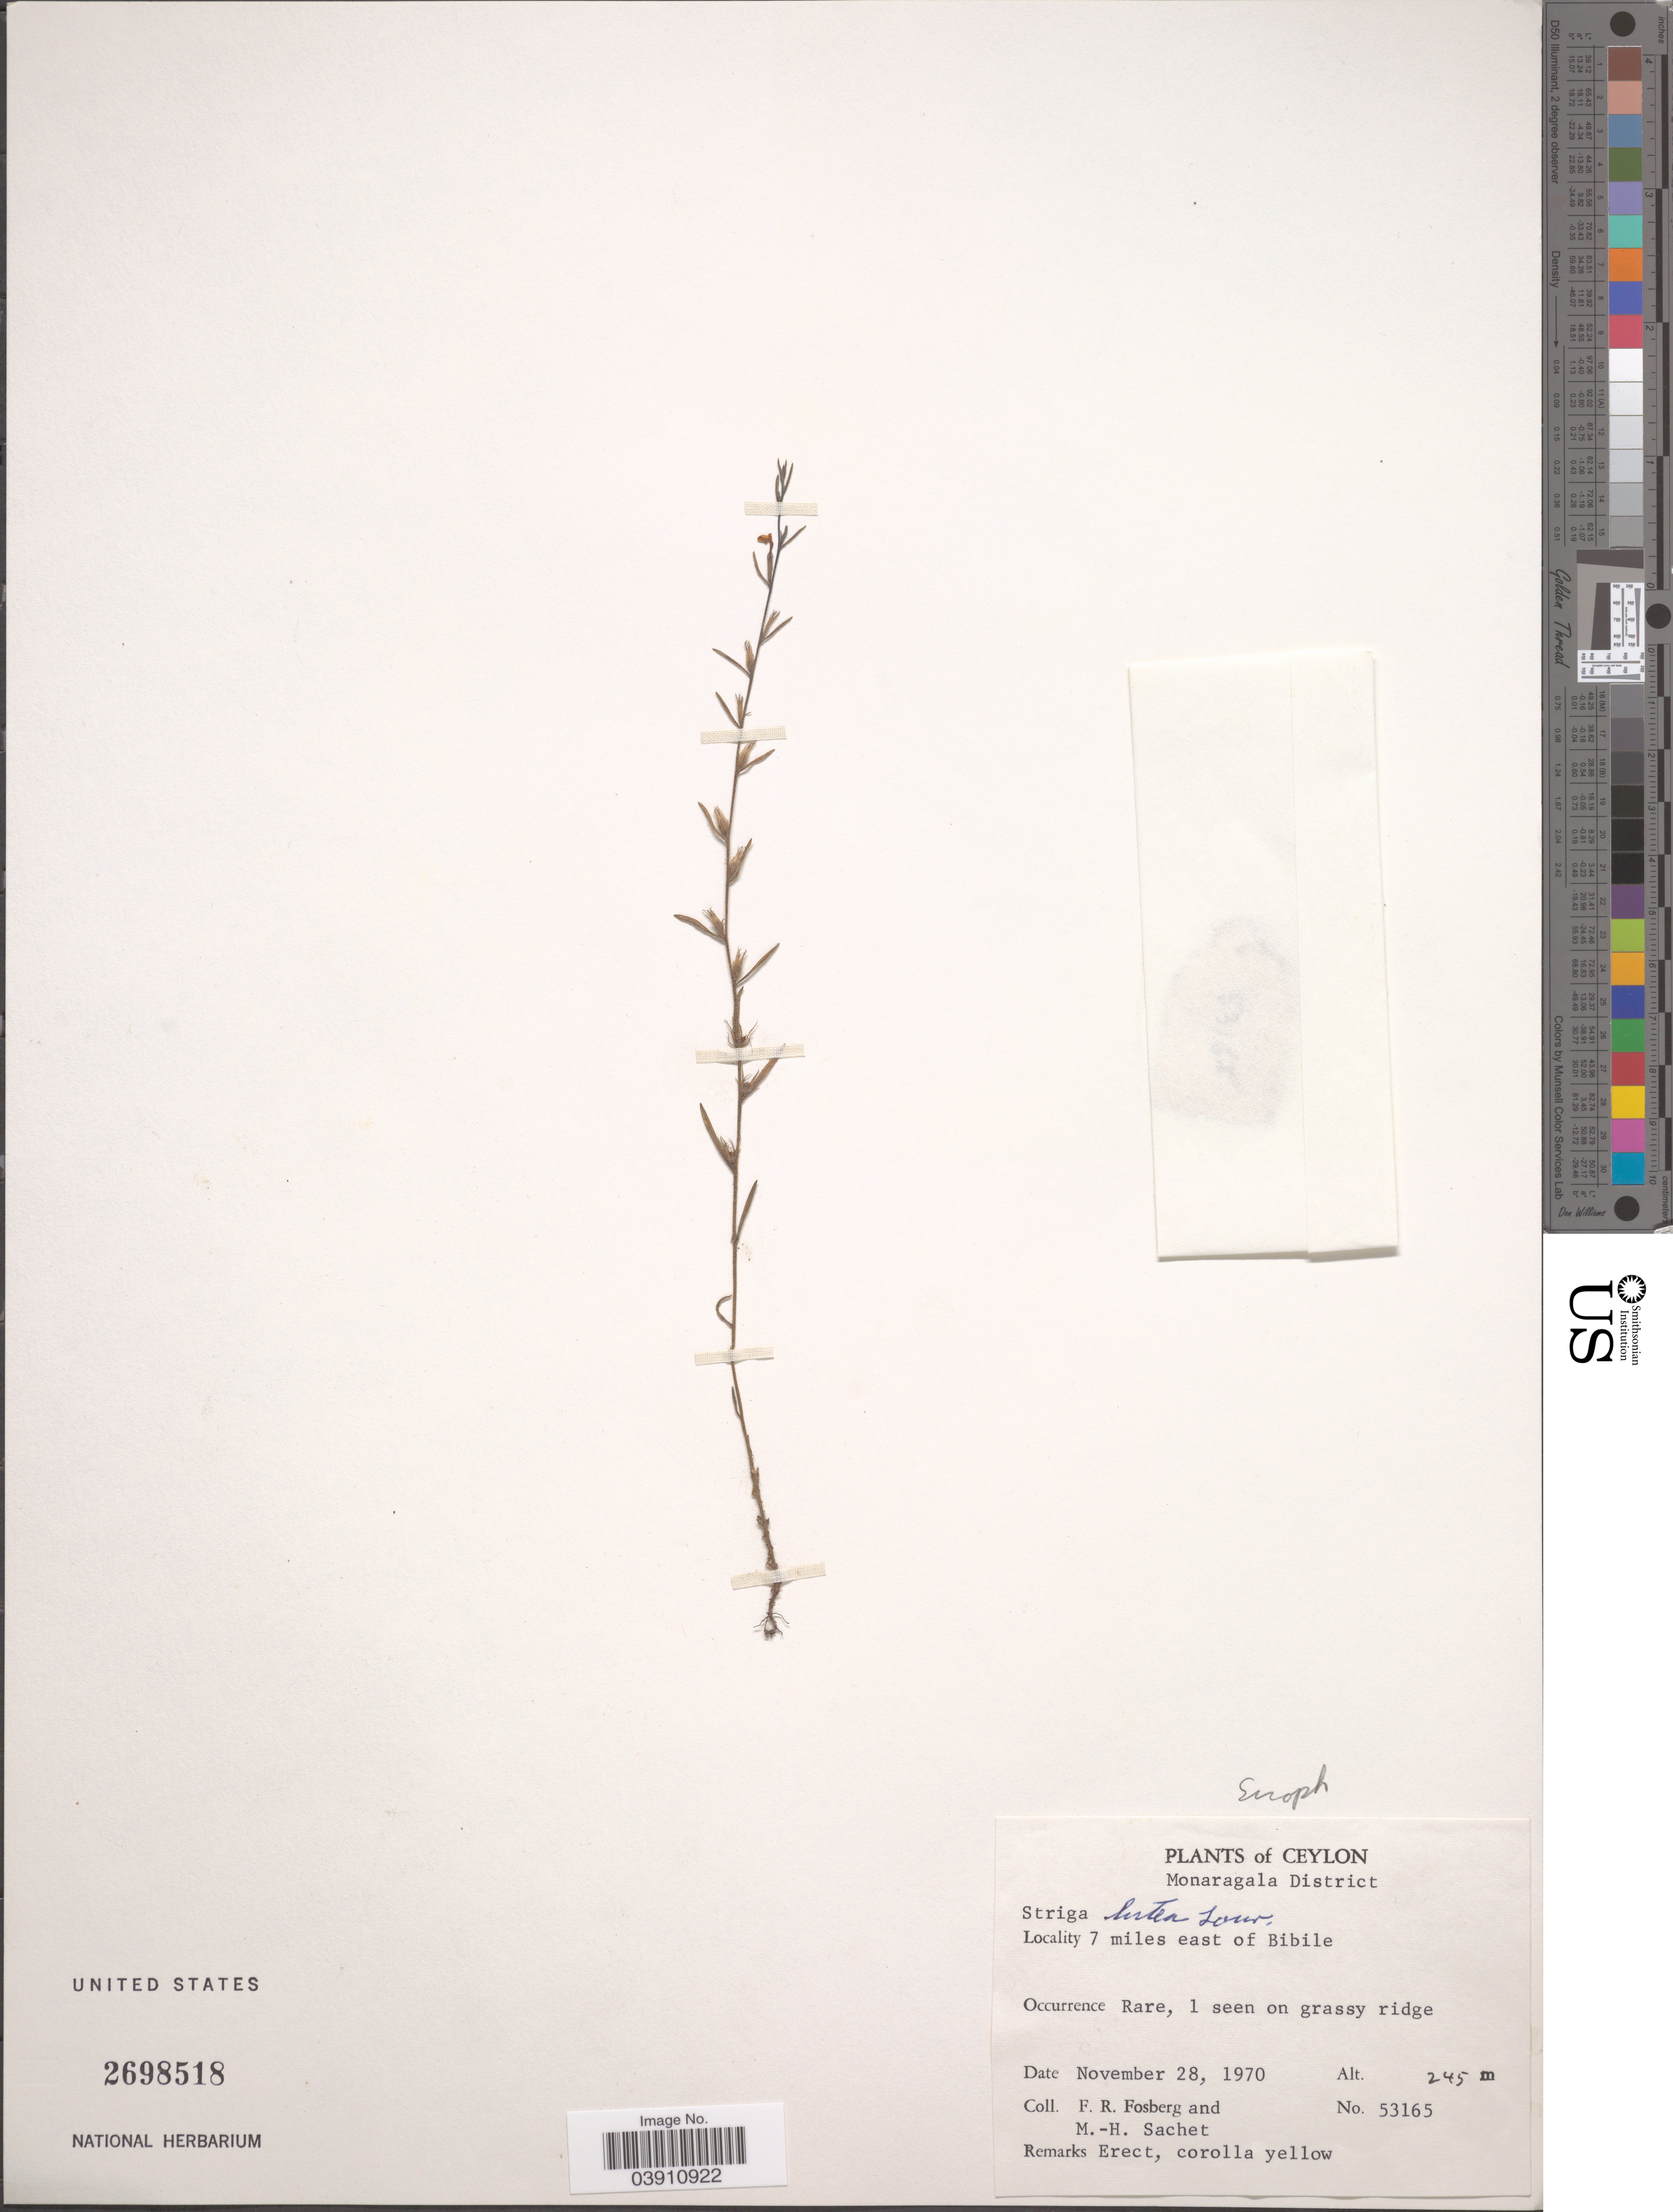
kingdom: Plantae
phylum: Tracheophyta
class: Magnoliopsida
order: Lamiales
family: Orobanchaceae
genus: Striga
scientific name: Striga lutea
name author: Lour.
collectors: F. R. Fosberg & M.-H. Sachet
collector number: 53165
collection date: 1970-11-28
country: Sri Lanka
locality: Ceylon. Monaragala District. 7 miles east of Bibile.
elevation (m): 245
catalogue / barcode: US 2698518